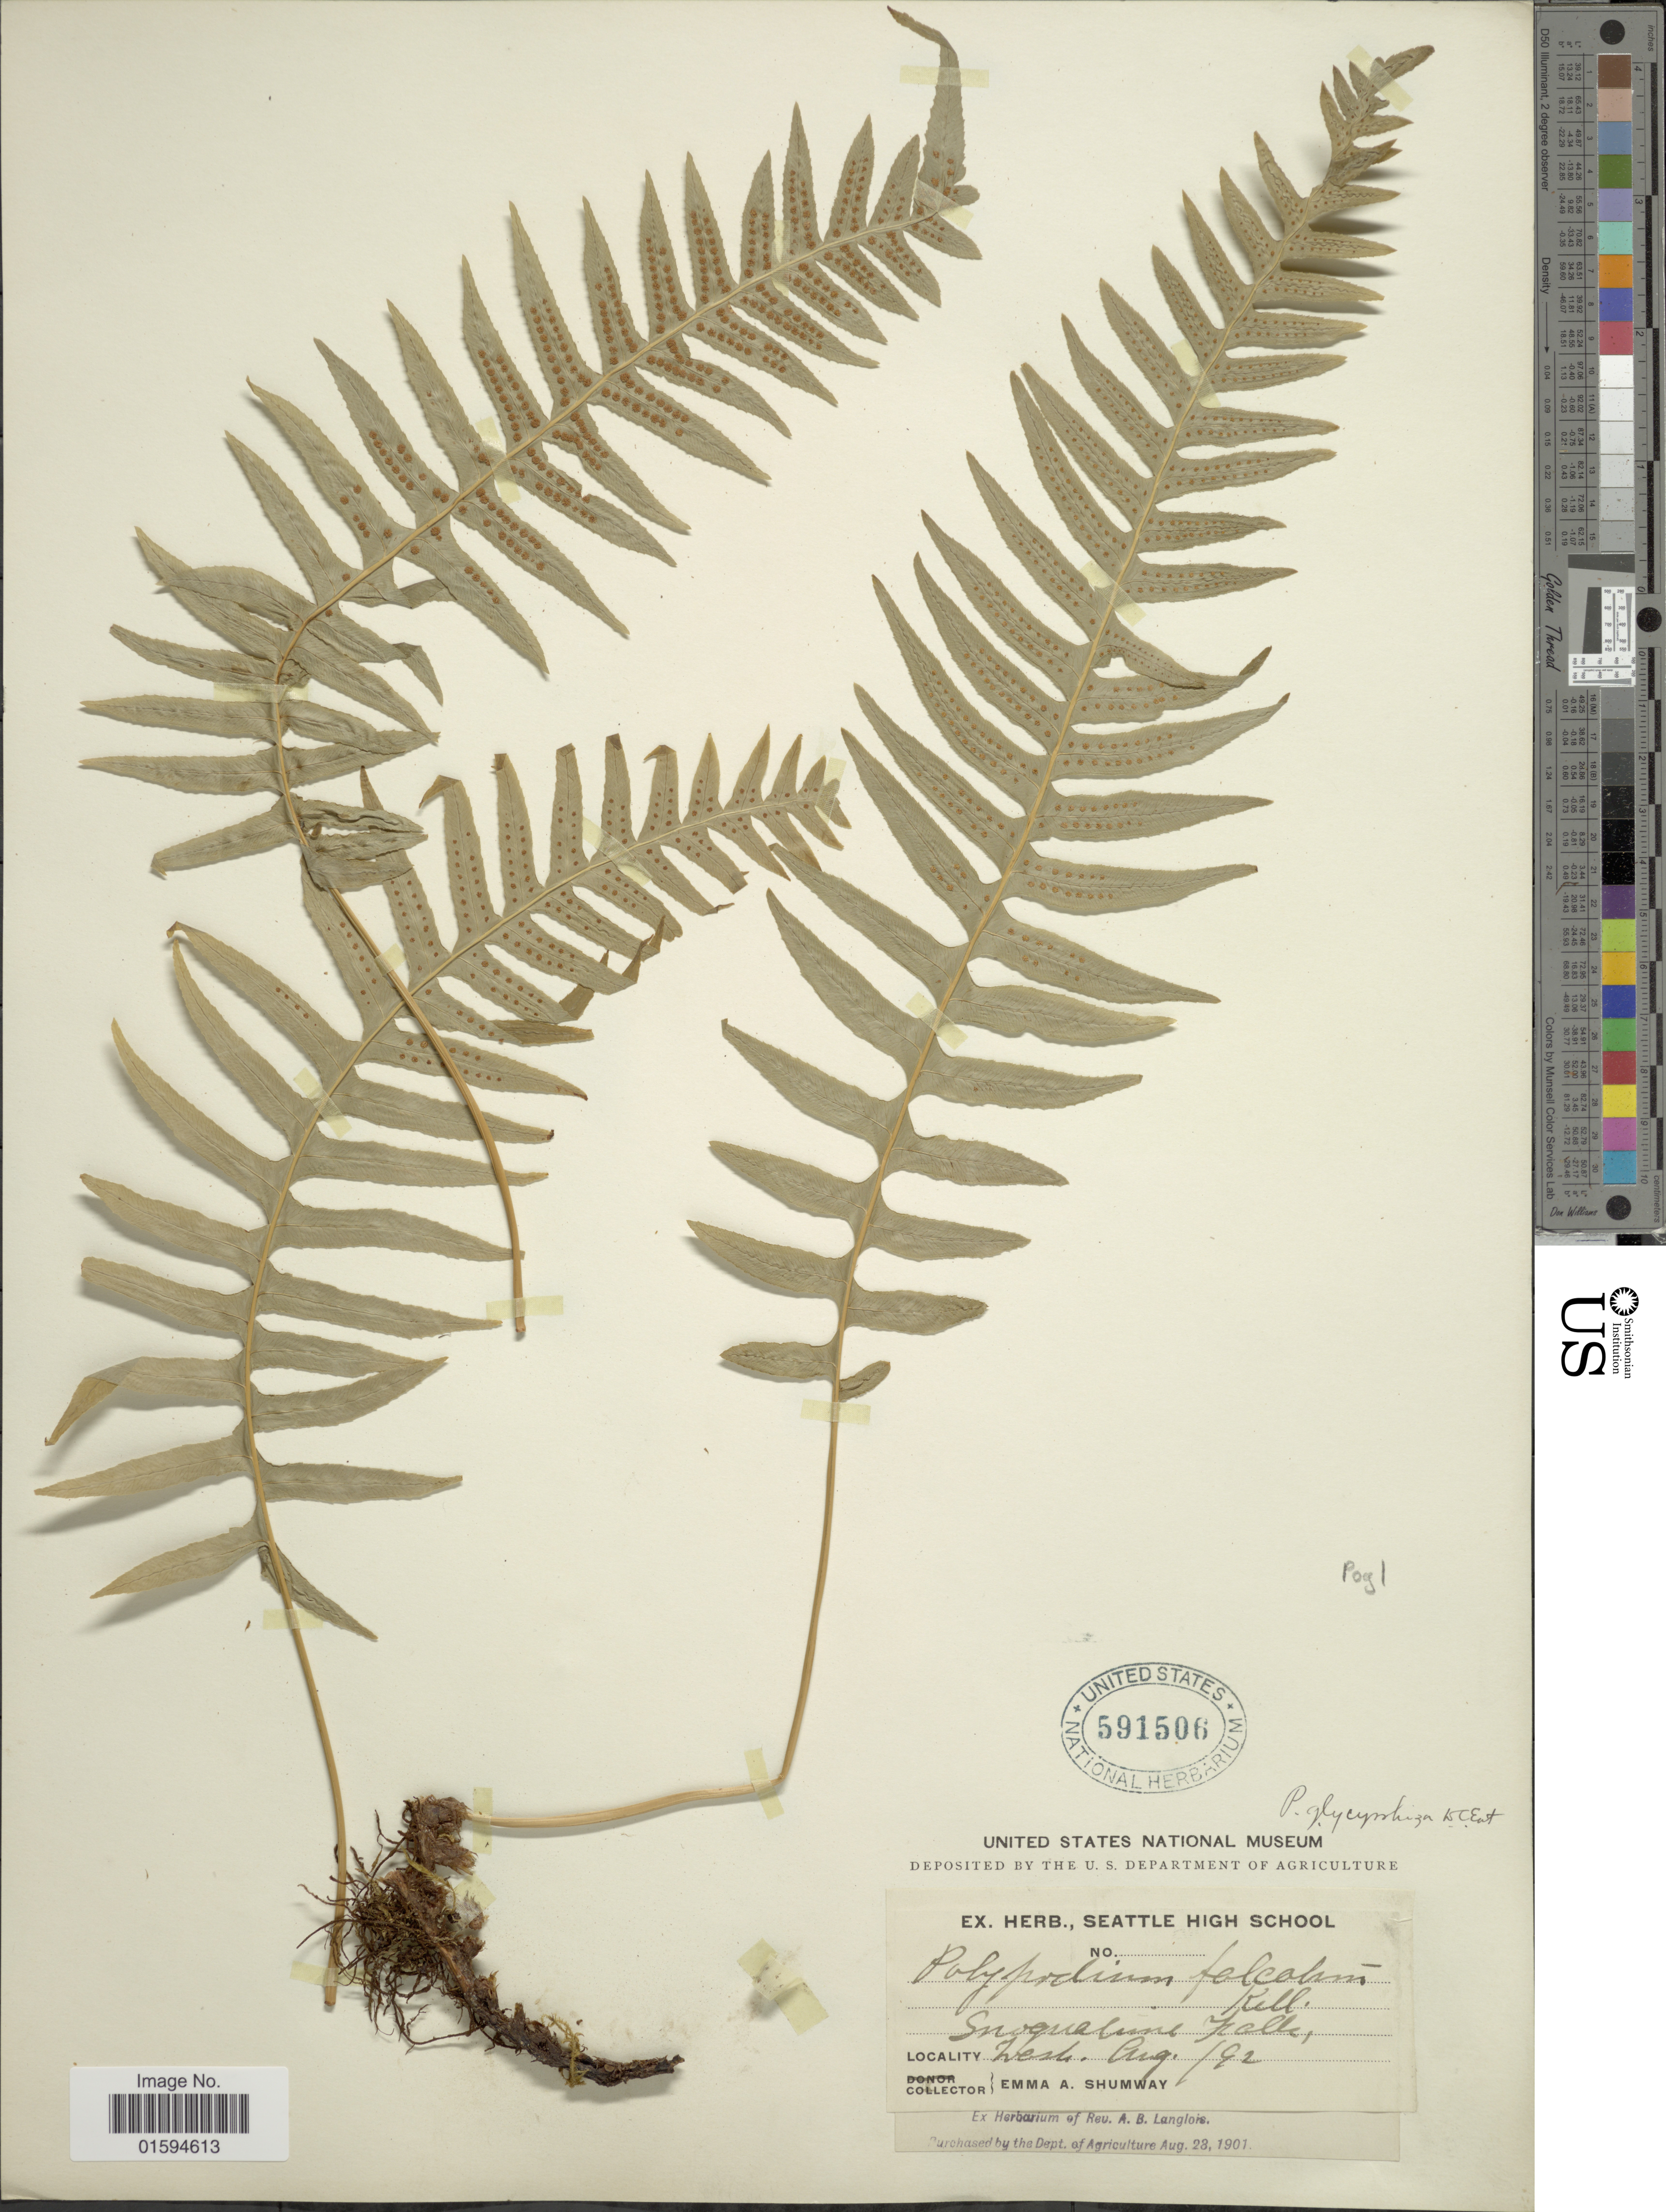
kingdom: Plantae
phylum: Tracheophyta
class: Polypodiopsida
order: Polypodiales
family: Polypodiaceae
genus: Polypodium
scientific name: Polypodium glycyrrhiza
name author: D.C. Eaton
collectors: E. Shumway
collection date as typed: Transcribed d/m/y: /8/92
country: United States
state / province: Washington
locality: Snoqualmie Falls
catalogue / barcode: US 5916506